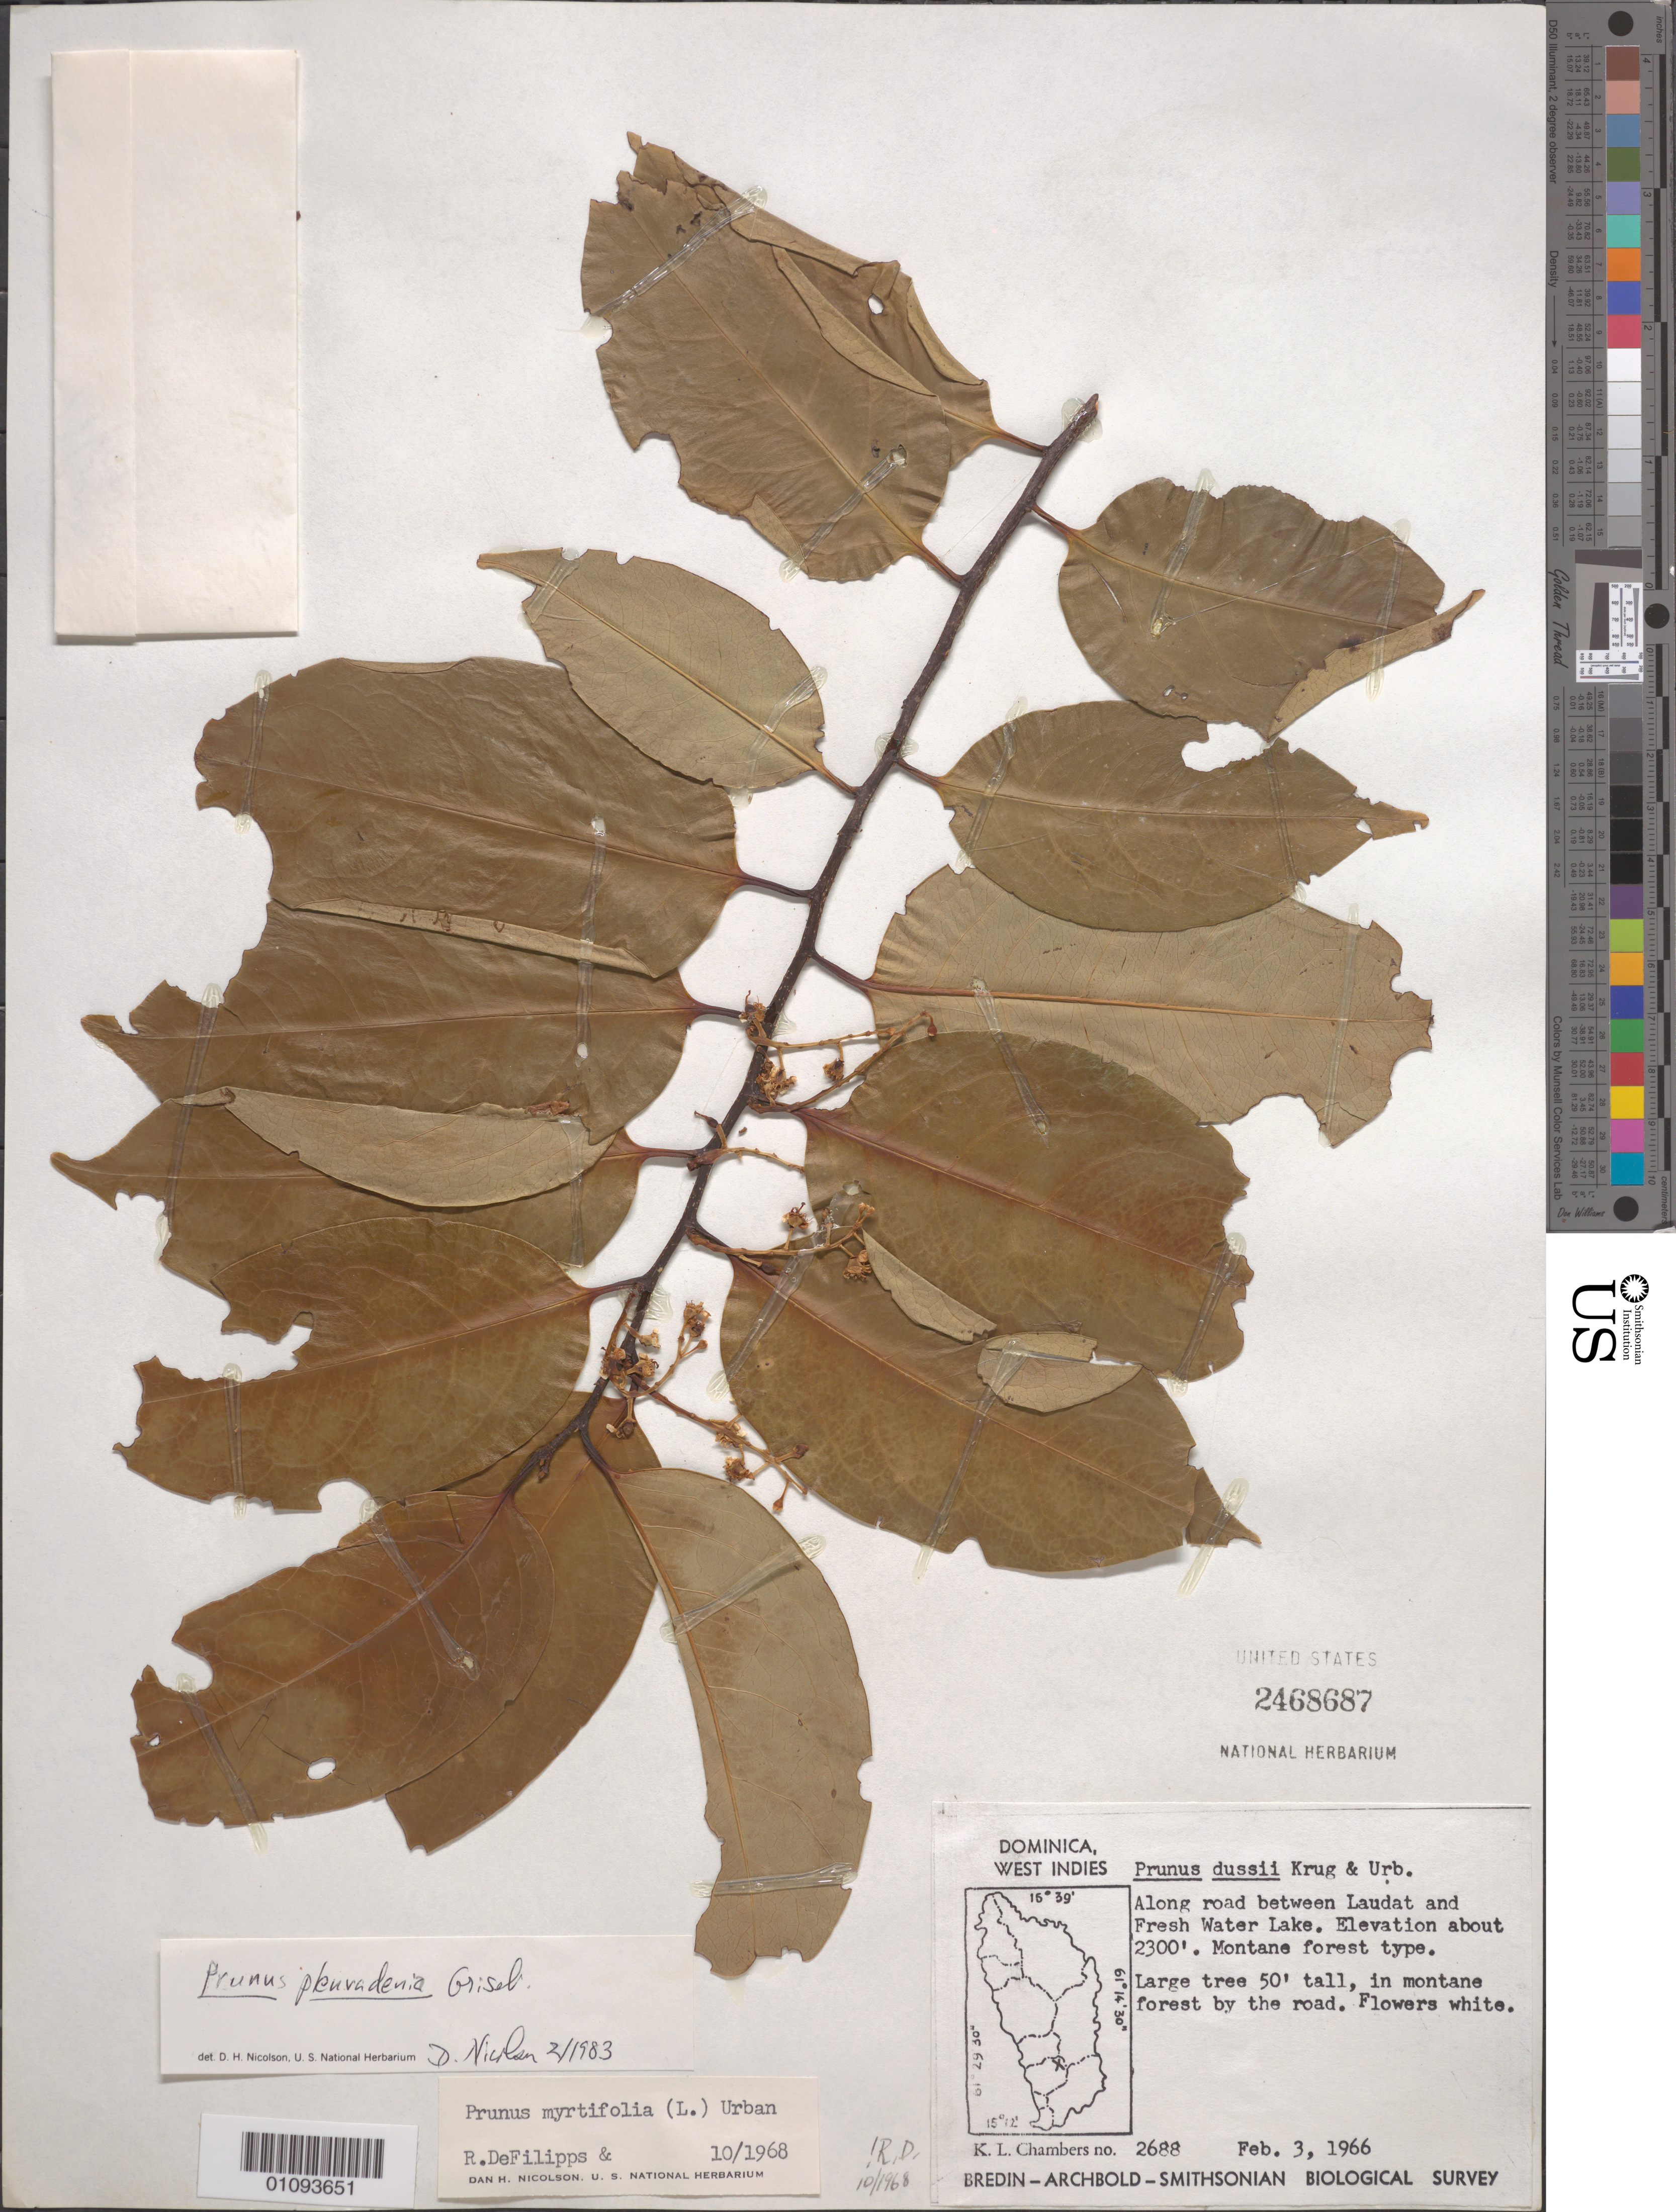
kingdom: Plantae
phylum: Tracheophyta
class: Magnoliopsida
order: Rosales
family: Rosaceae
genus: Prunus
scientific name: Prunus pleuradenia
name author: Griseb.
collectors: K. L. Chambers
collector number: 2688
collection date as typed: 03 Feb 1966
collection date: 1966-02-03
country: Dominica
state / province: St. George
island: Dominica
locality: Along road between Laudat and Freshwater lake. Montagne Forest type.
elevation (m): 2300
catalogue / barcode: US 2468687